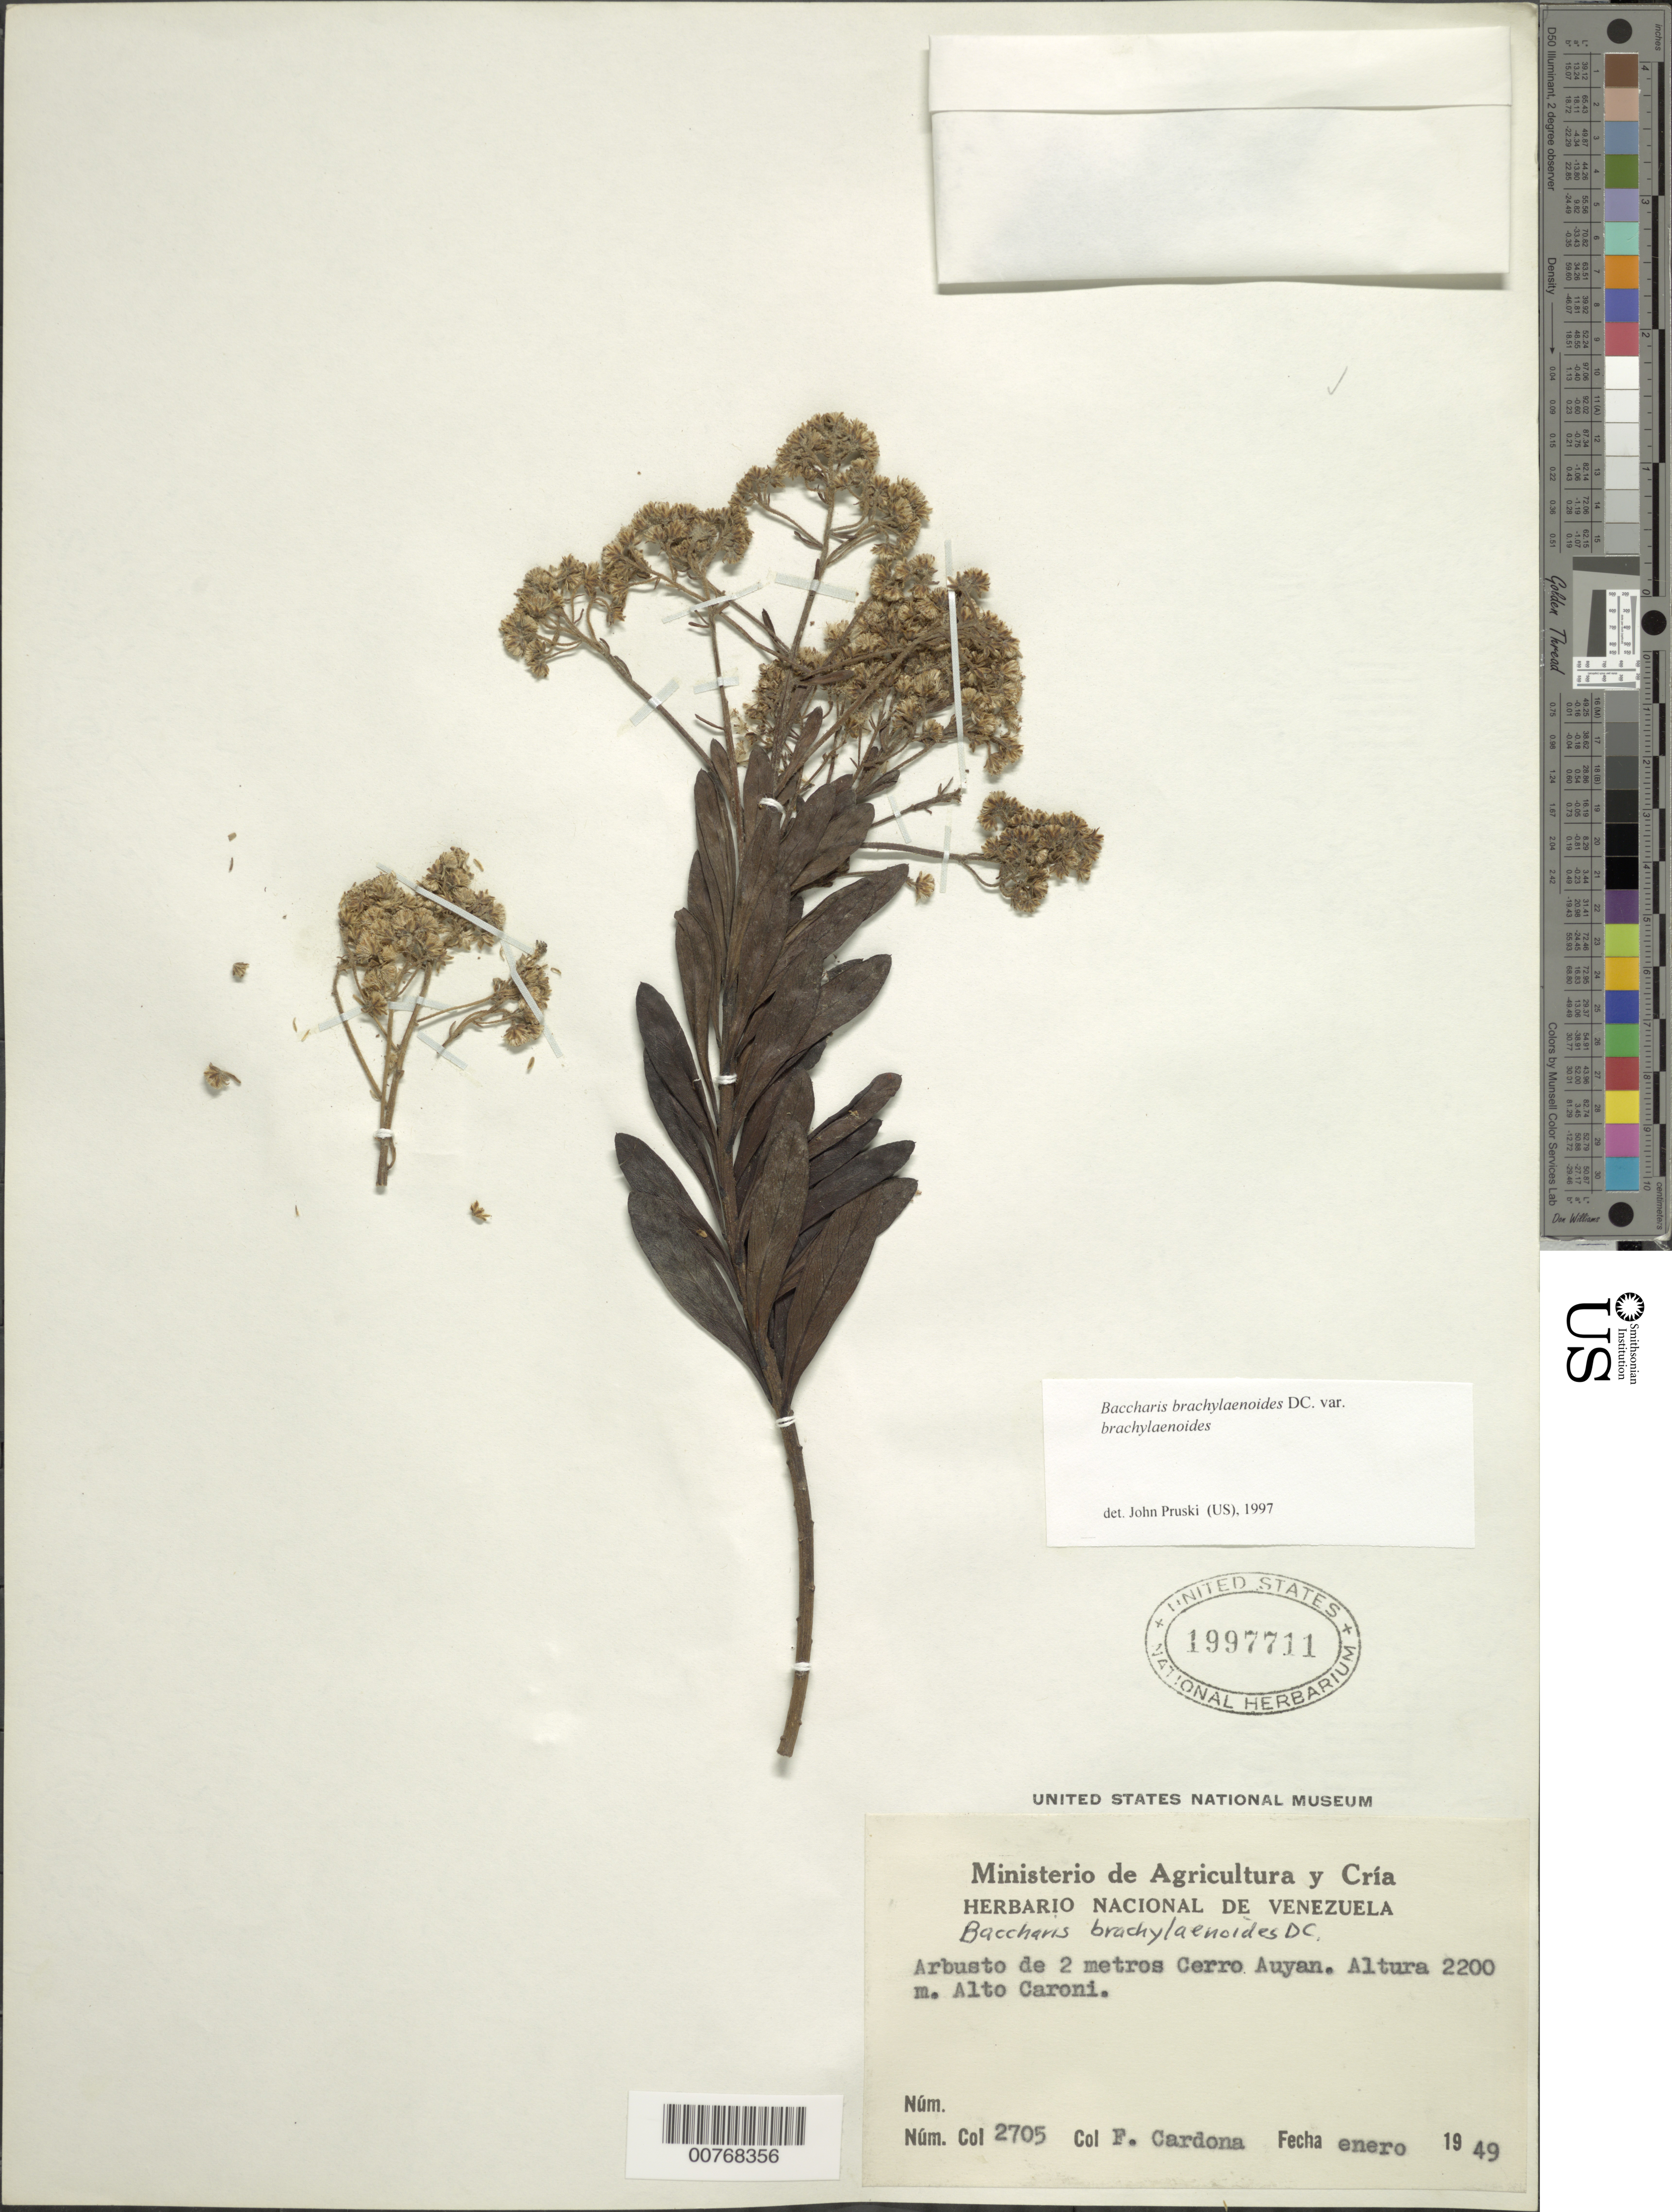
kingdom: Plantae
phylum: Tracheophyta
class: Magnoliopsida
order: Asterales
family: Asteraceae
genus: Baccharis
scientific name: Baccharis brachylaenoides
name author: DC.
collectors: F. Cardona Puig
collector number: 2705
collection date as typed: Jan-49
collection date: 1949-01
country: Venezuela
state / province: Bolívar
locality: Cerro Auyantepuí, Alto Río Caroní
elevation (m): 2200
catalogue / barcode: US 1997711